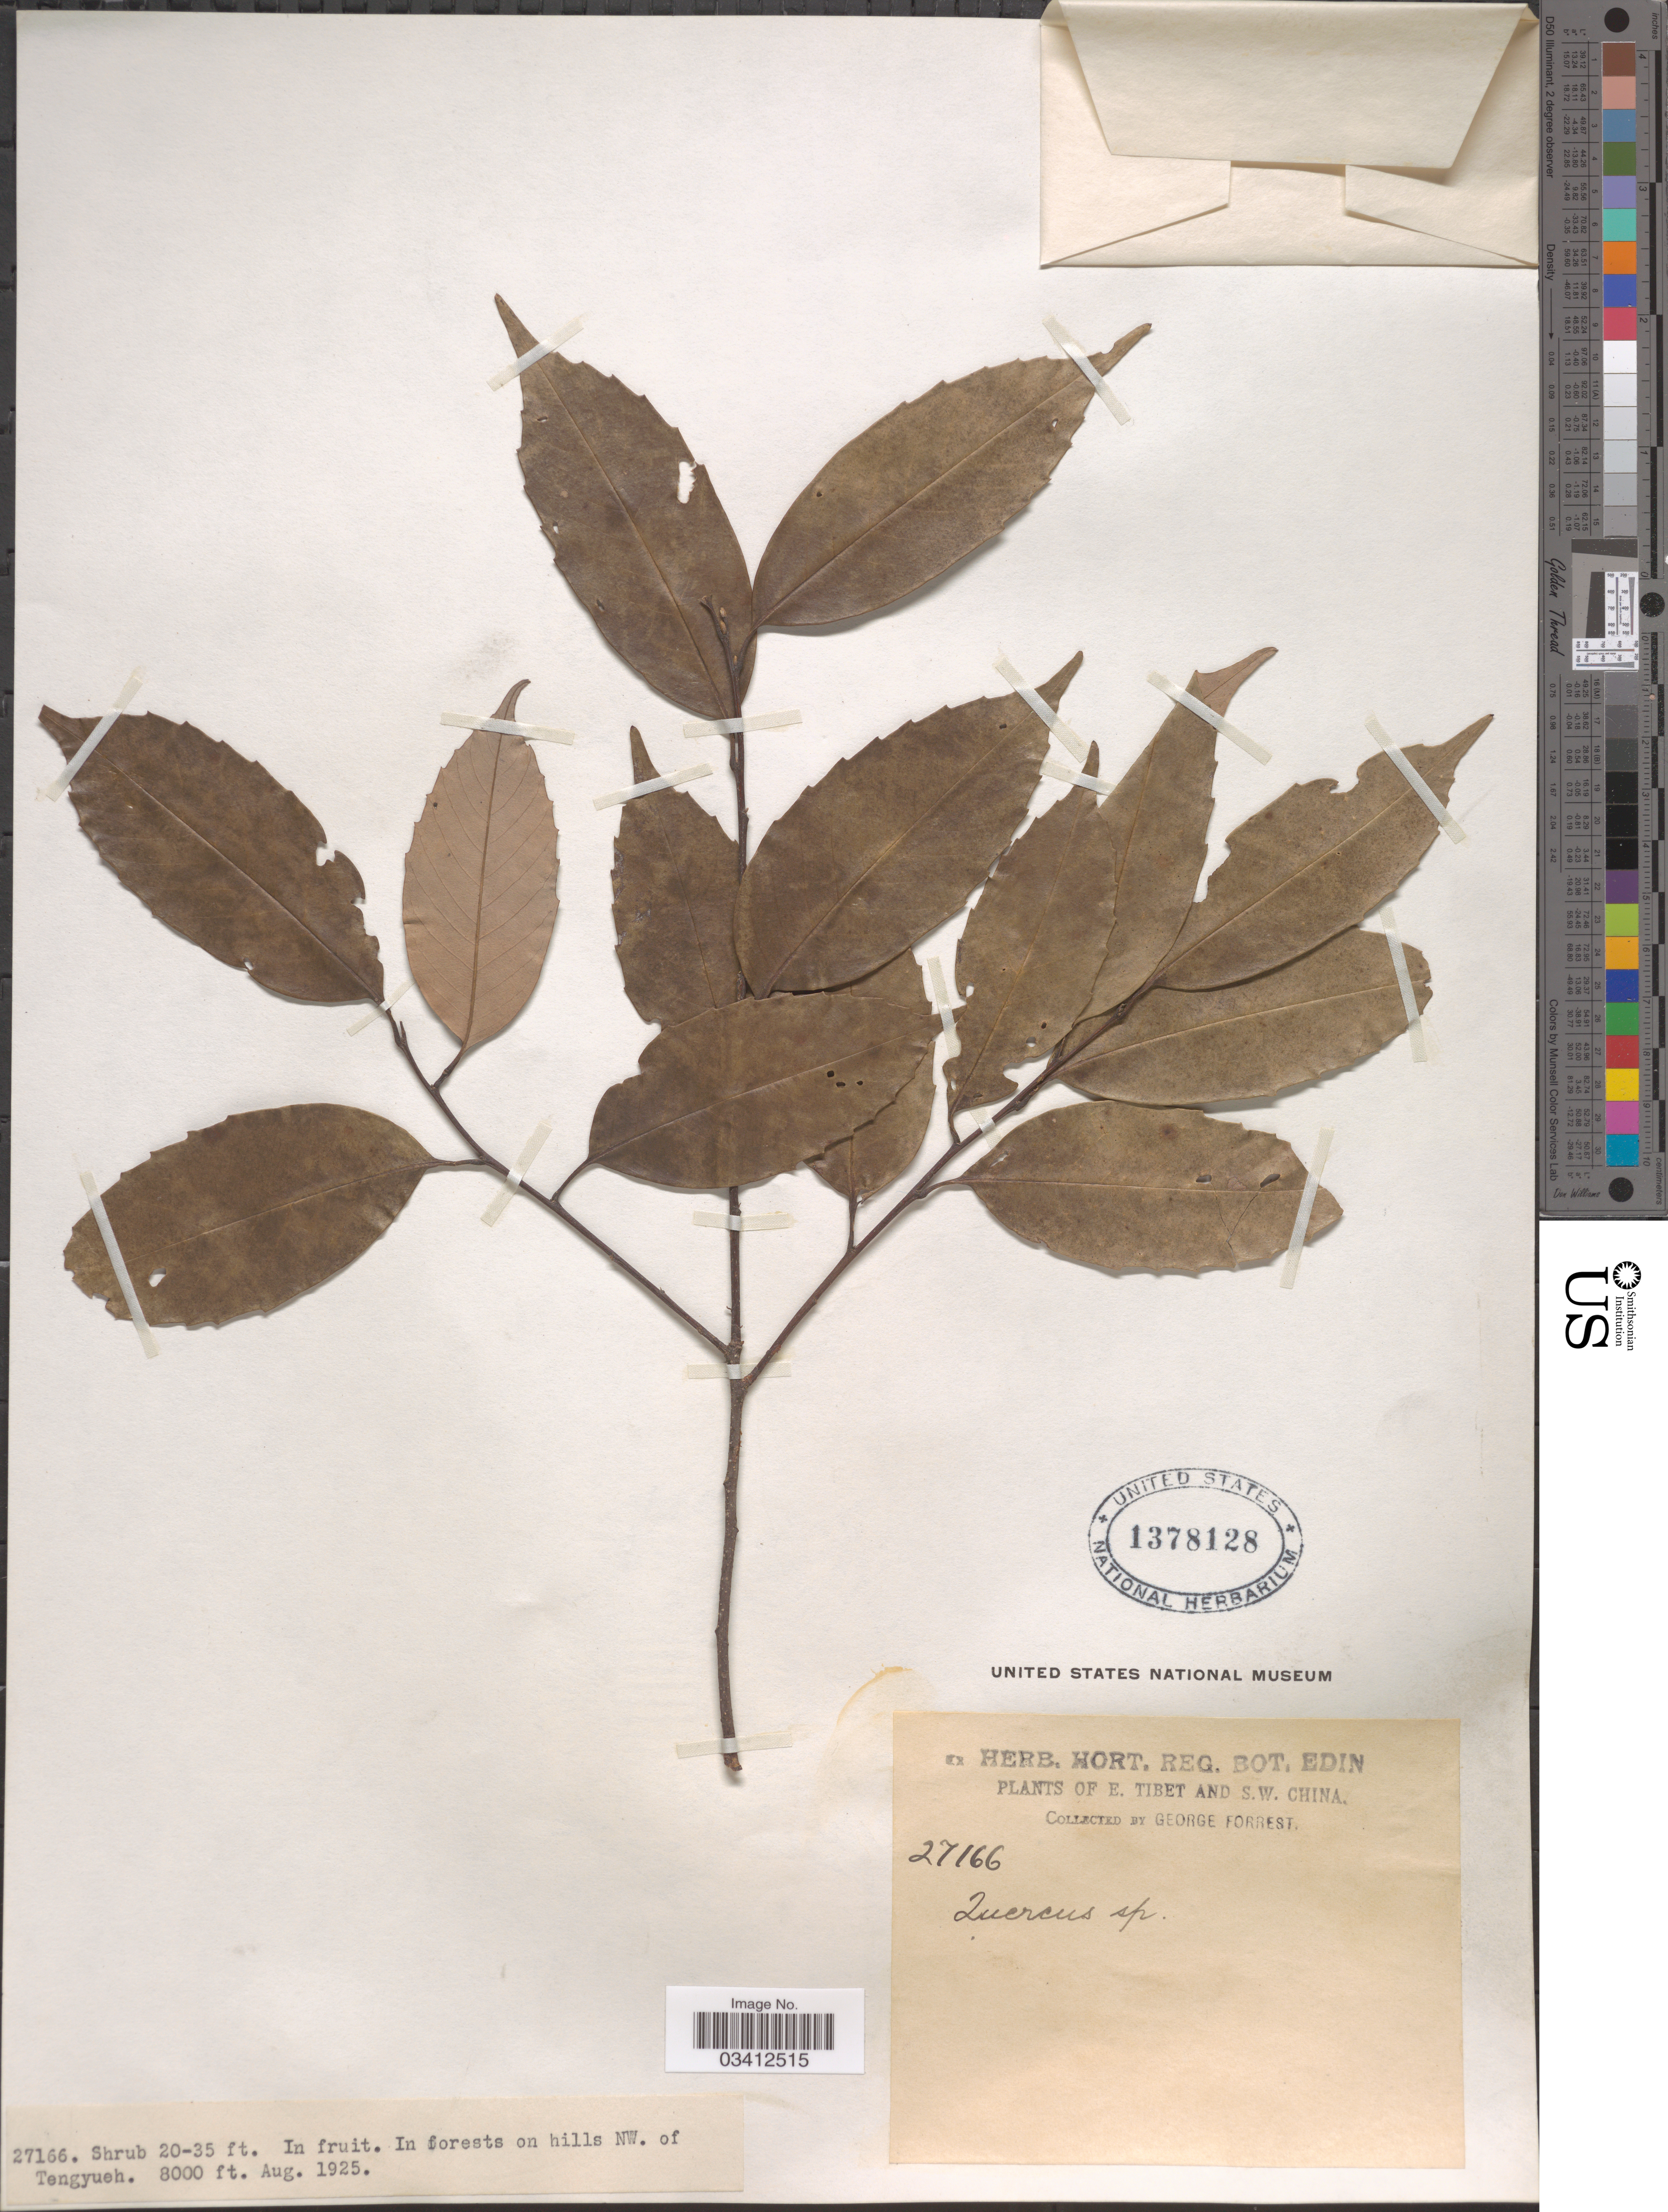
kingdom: Plantae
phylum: Tracheophyta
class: Magnoliopsida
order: Fagales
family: Fagaceae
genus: Quercus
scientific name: Quercus sp.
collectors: G. Forrest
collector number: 27166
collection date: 1925-08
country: China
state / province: Xizang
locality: E. Tibet and S. W. China. On hills NW. of Tengyueh.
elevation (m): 2438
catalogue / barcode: US 1378128